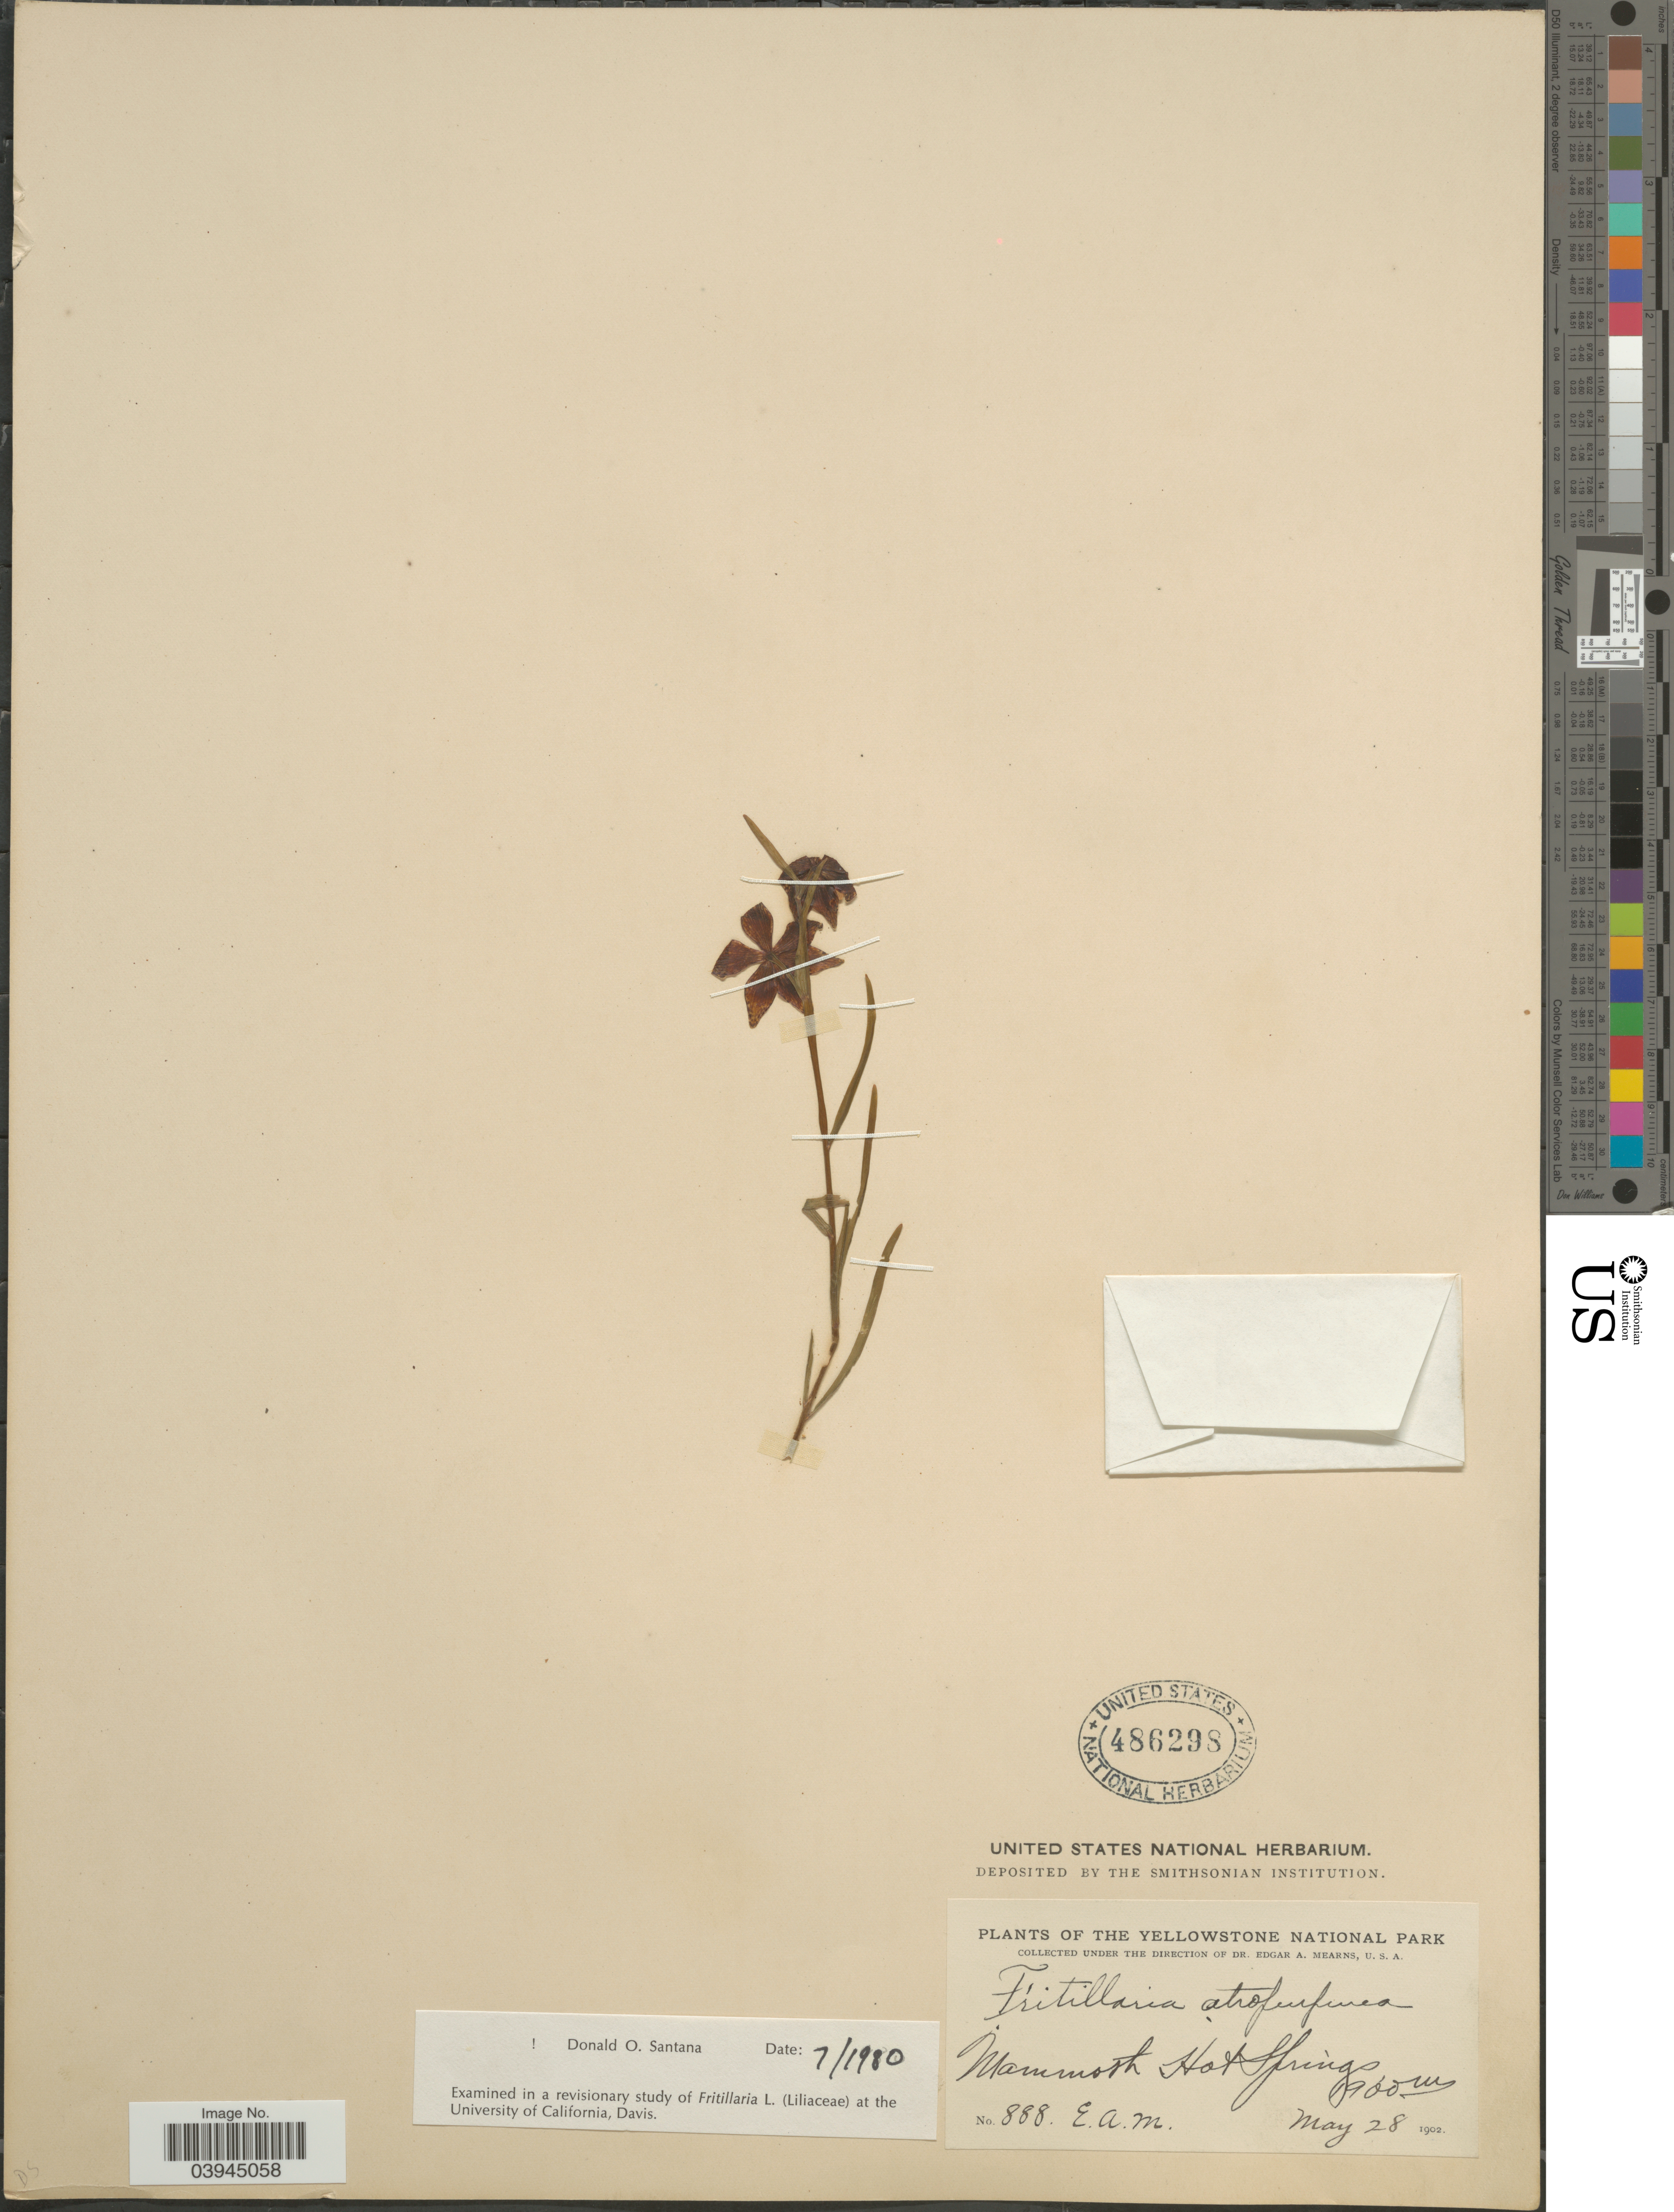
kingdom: Plantae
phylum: Tracheophyta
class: Liliopsida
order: Liliales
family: Liliaceae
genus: Fritillaria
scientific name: Fritillaria atropurpurea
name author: Nutt.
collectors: E. A. Mearns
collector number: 888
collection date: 1902-05-28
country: United States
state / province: Wyoming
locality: The Yellowstone National Park. Mammoth Hot Springs.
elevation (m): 1900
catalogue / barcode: US 486298